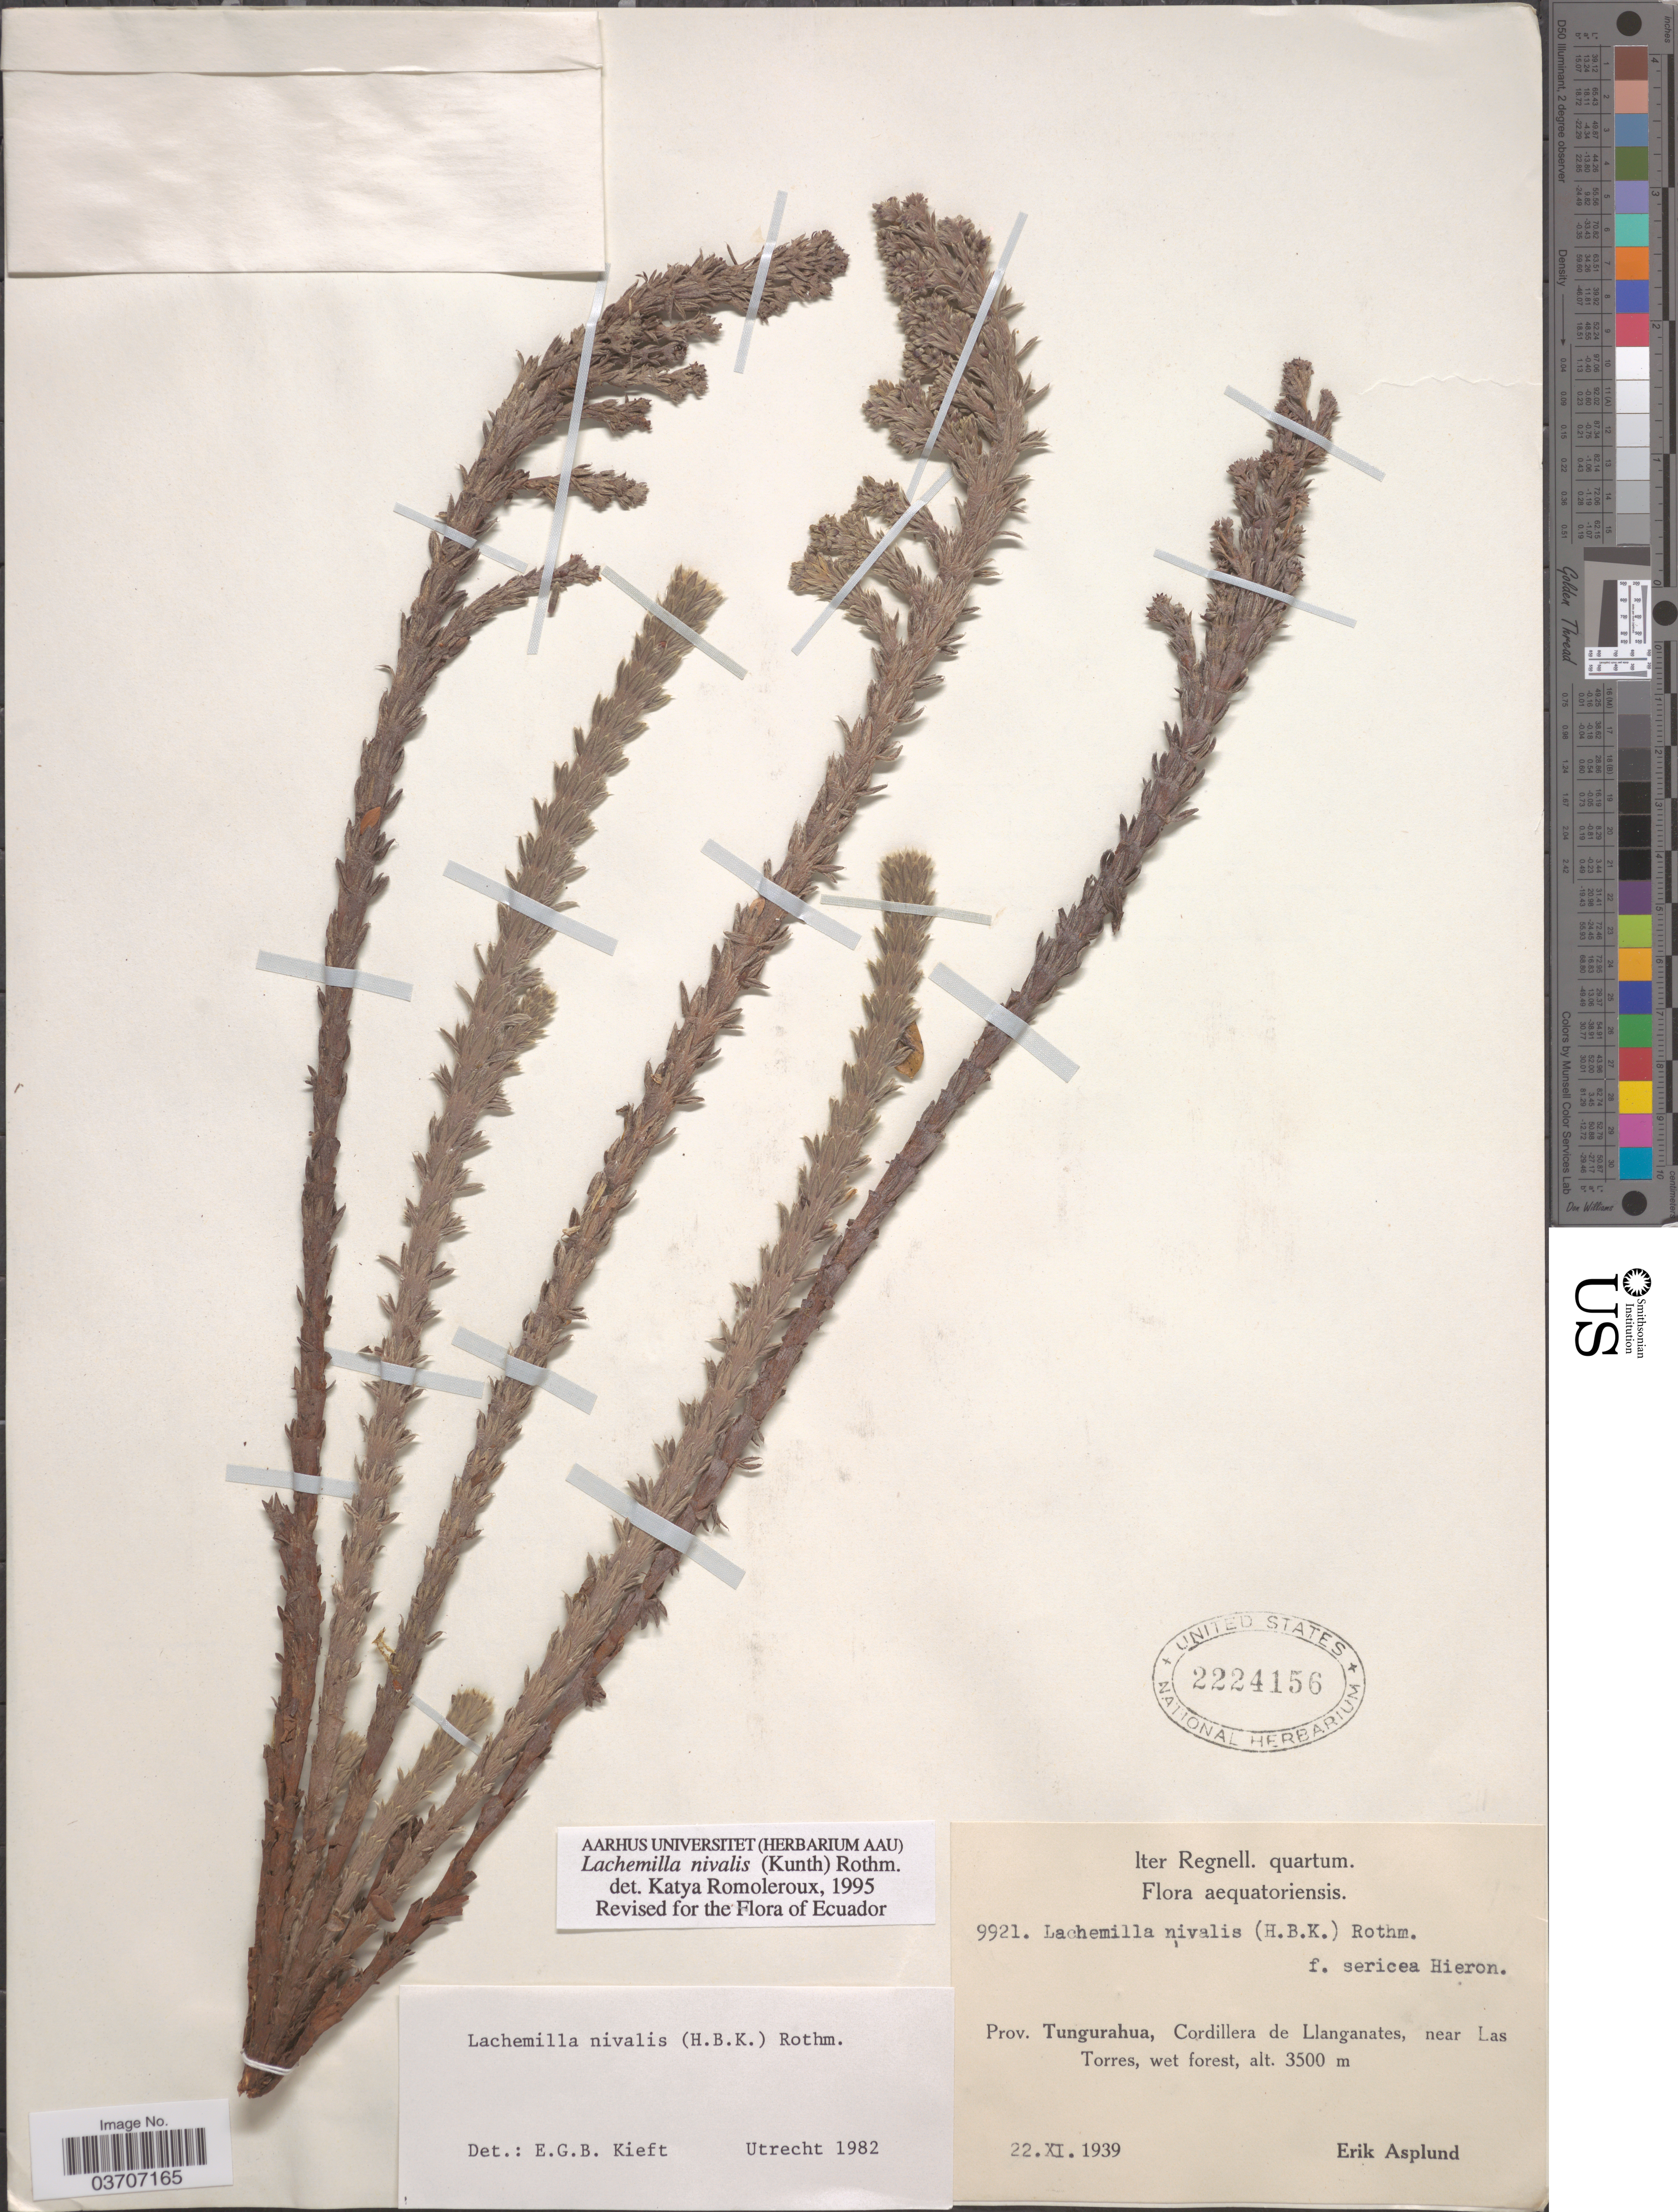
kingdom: Plantae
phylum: Tracheophyta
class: Magnoliopsida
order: Rosales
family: Rosaceae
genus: Lachemilla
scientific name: Lachemilla nivalis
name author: (Kunth) Rothm.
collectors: E. Asplund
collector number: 9921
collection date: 1939-11-22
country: Ecuador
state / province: Tungurahua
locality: Aequatoriensis. Cordillera de Llanganates, near Las Torres.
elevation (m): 3500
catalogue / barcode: US 2224156